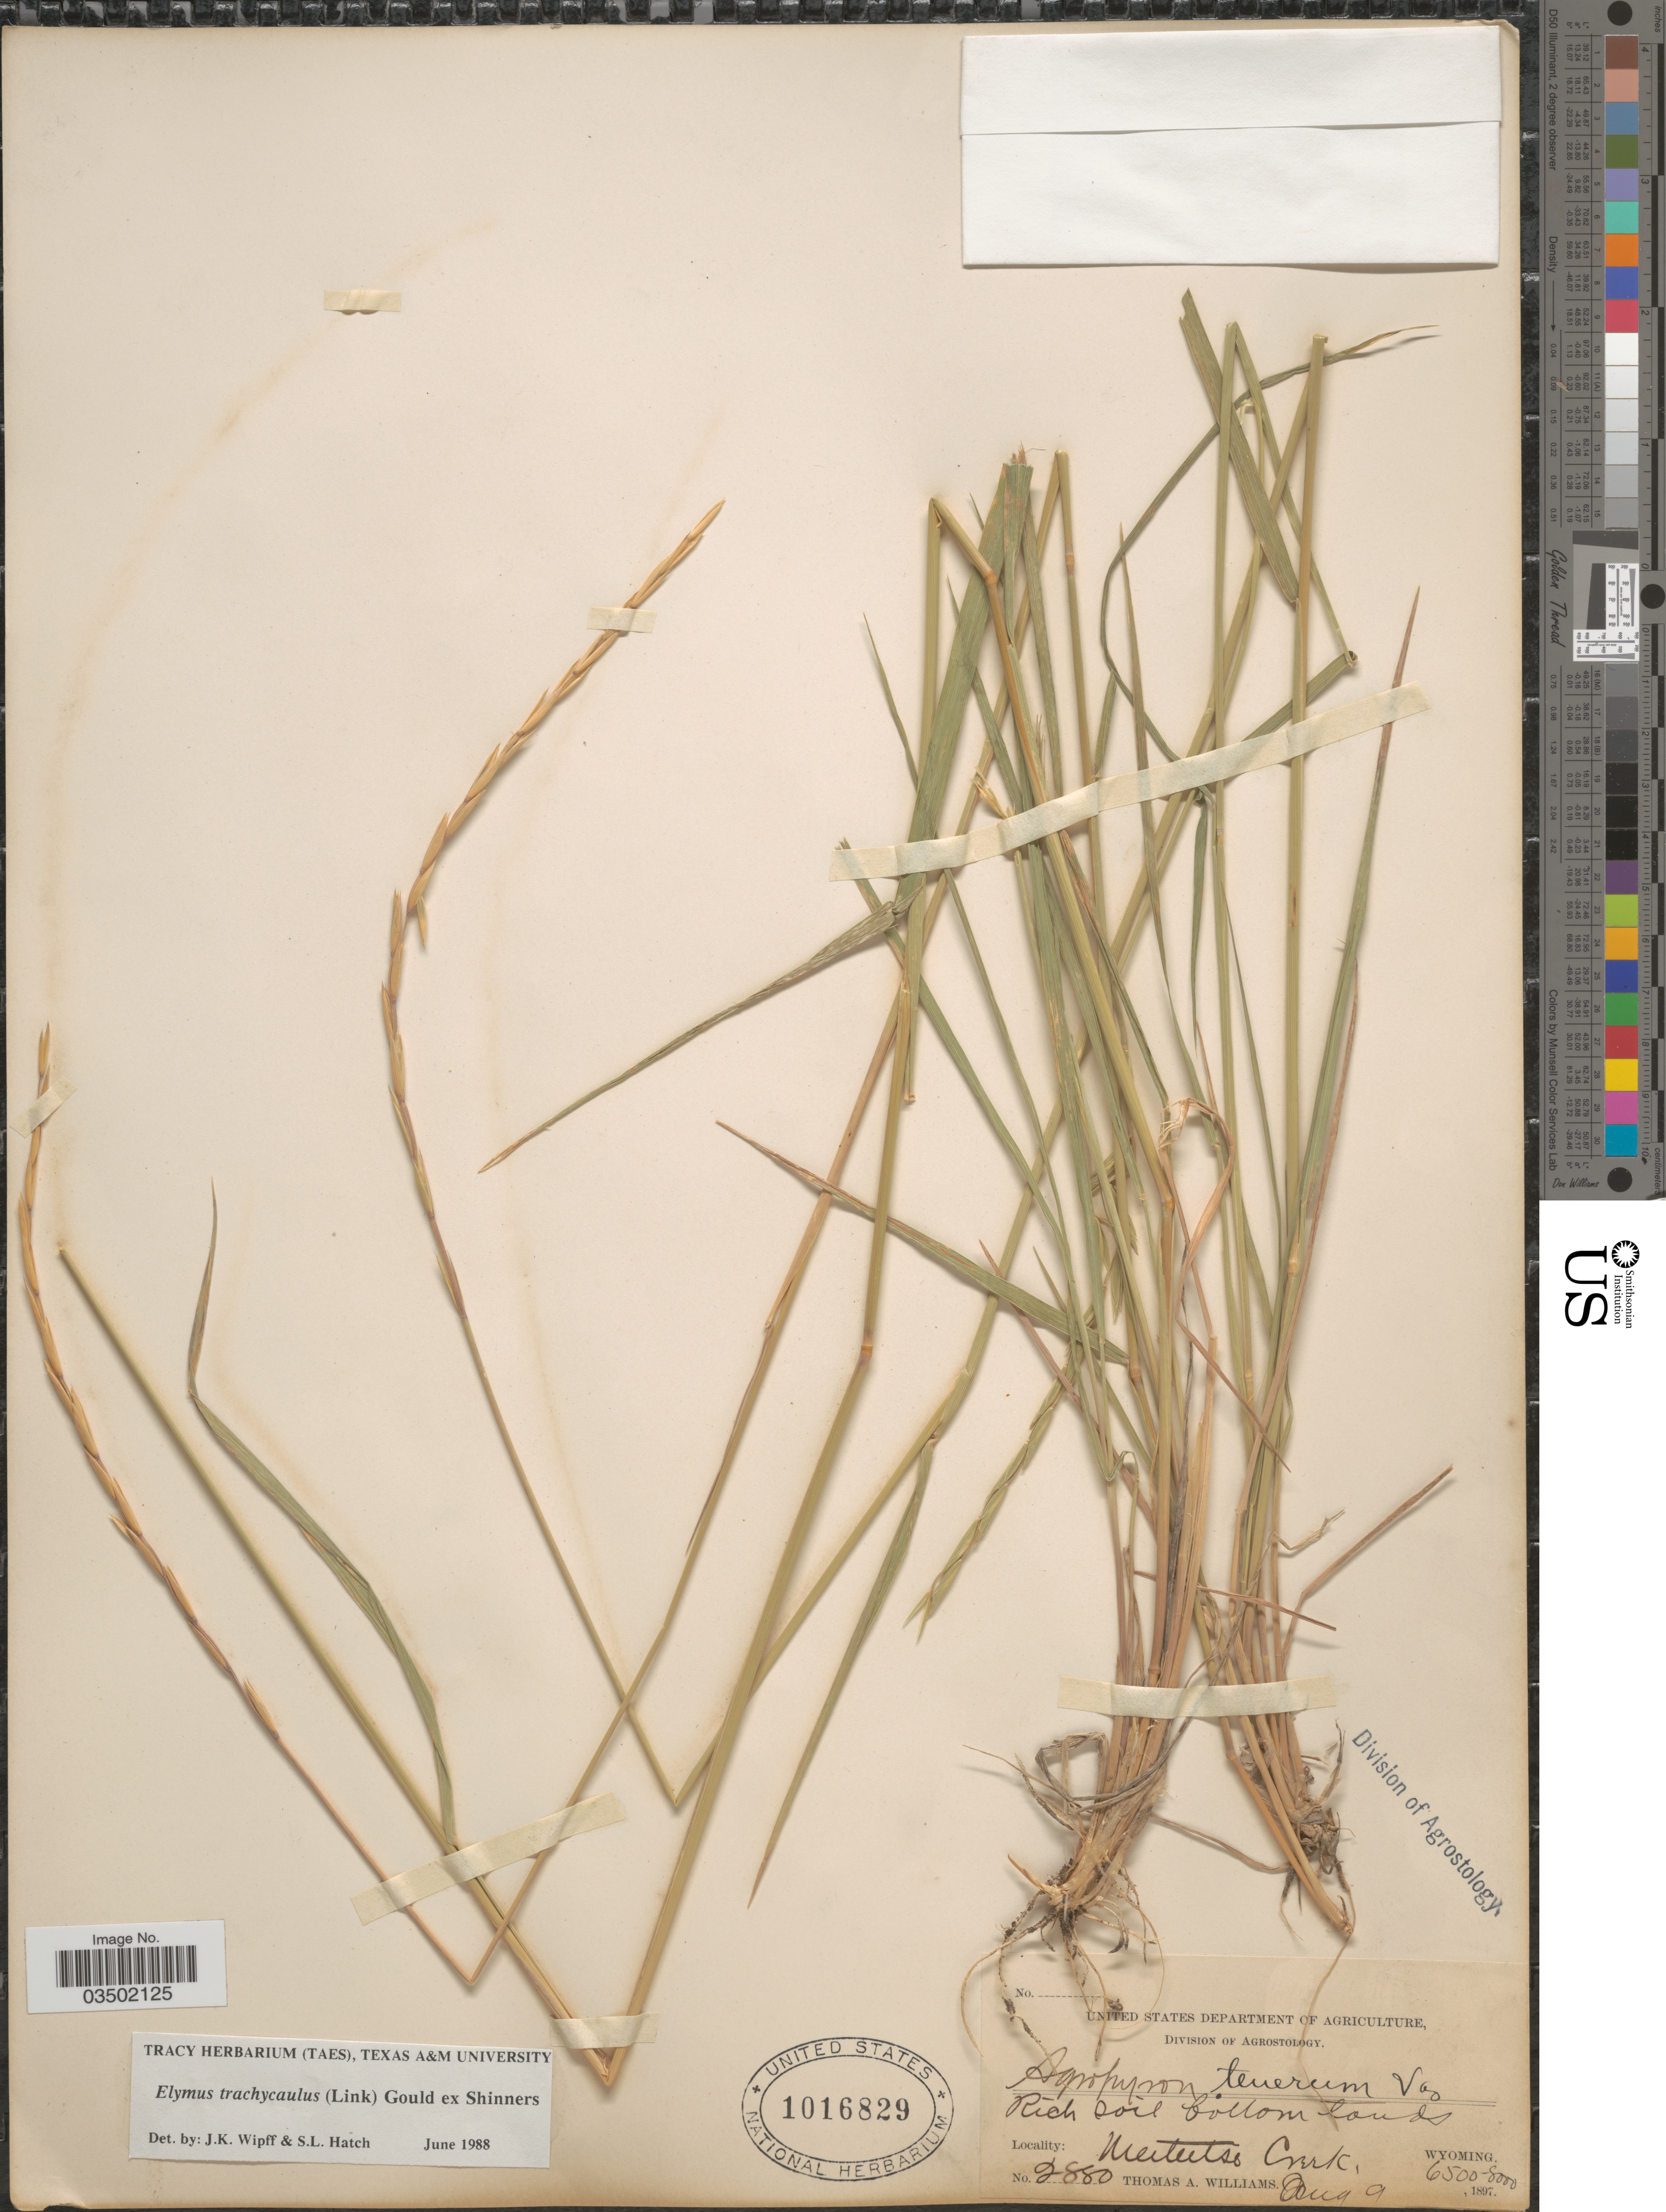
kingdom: Plantae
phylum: Tracheophyta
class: Liliopsida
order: Poales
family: Poaceae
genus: Elymus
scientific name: Elymus trachycaulus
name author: (Link) Gould ex Shinners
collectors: T. A. Williams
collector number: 2880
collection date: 1897-08-09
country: United States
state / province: Wyoming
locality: Mateetse Creek.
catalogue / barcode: US 1016829